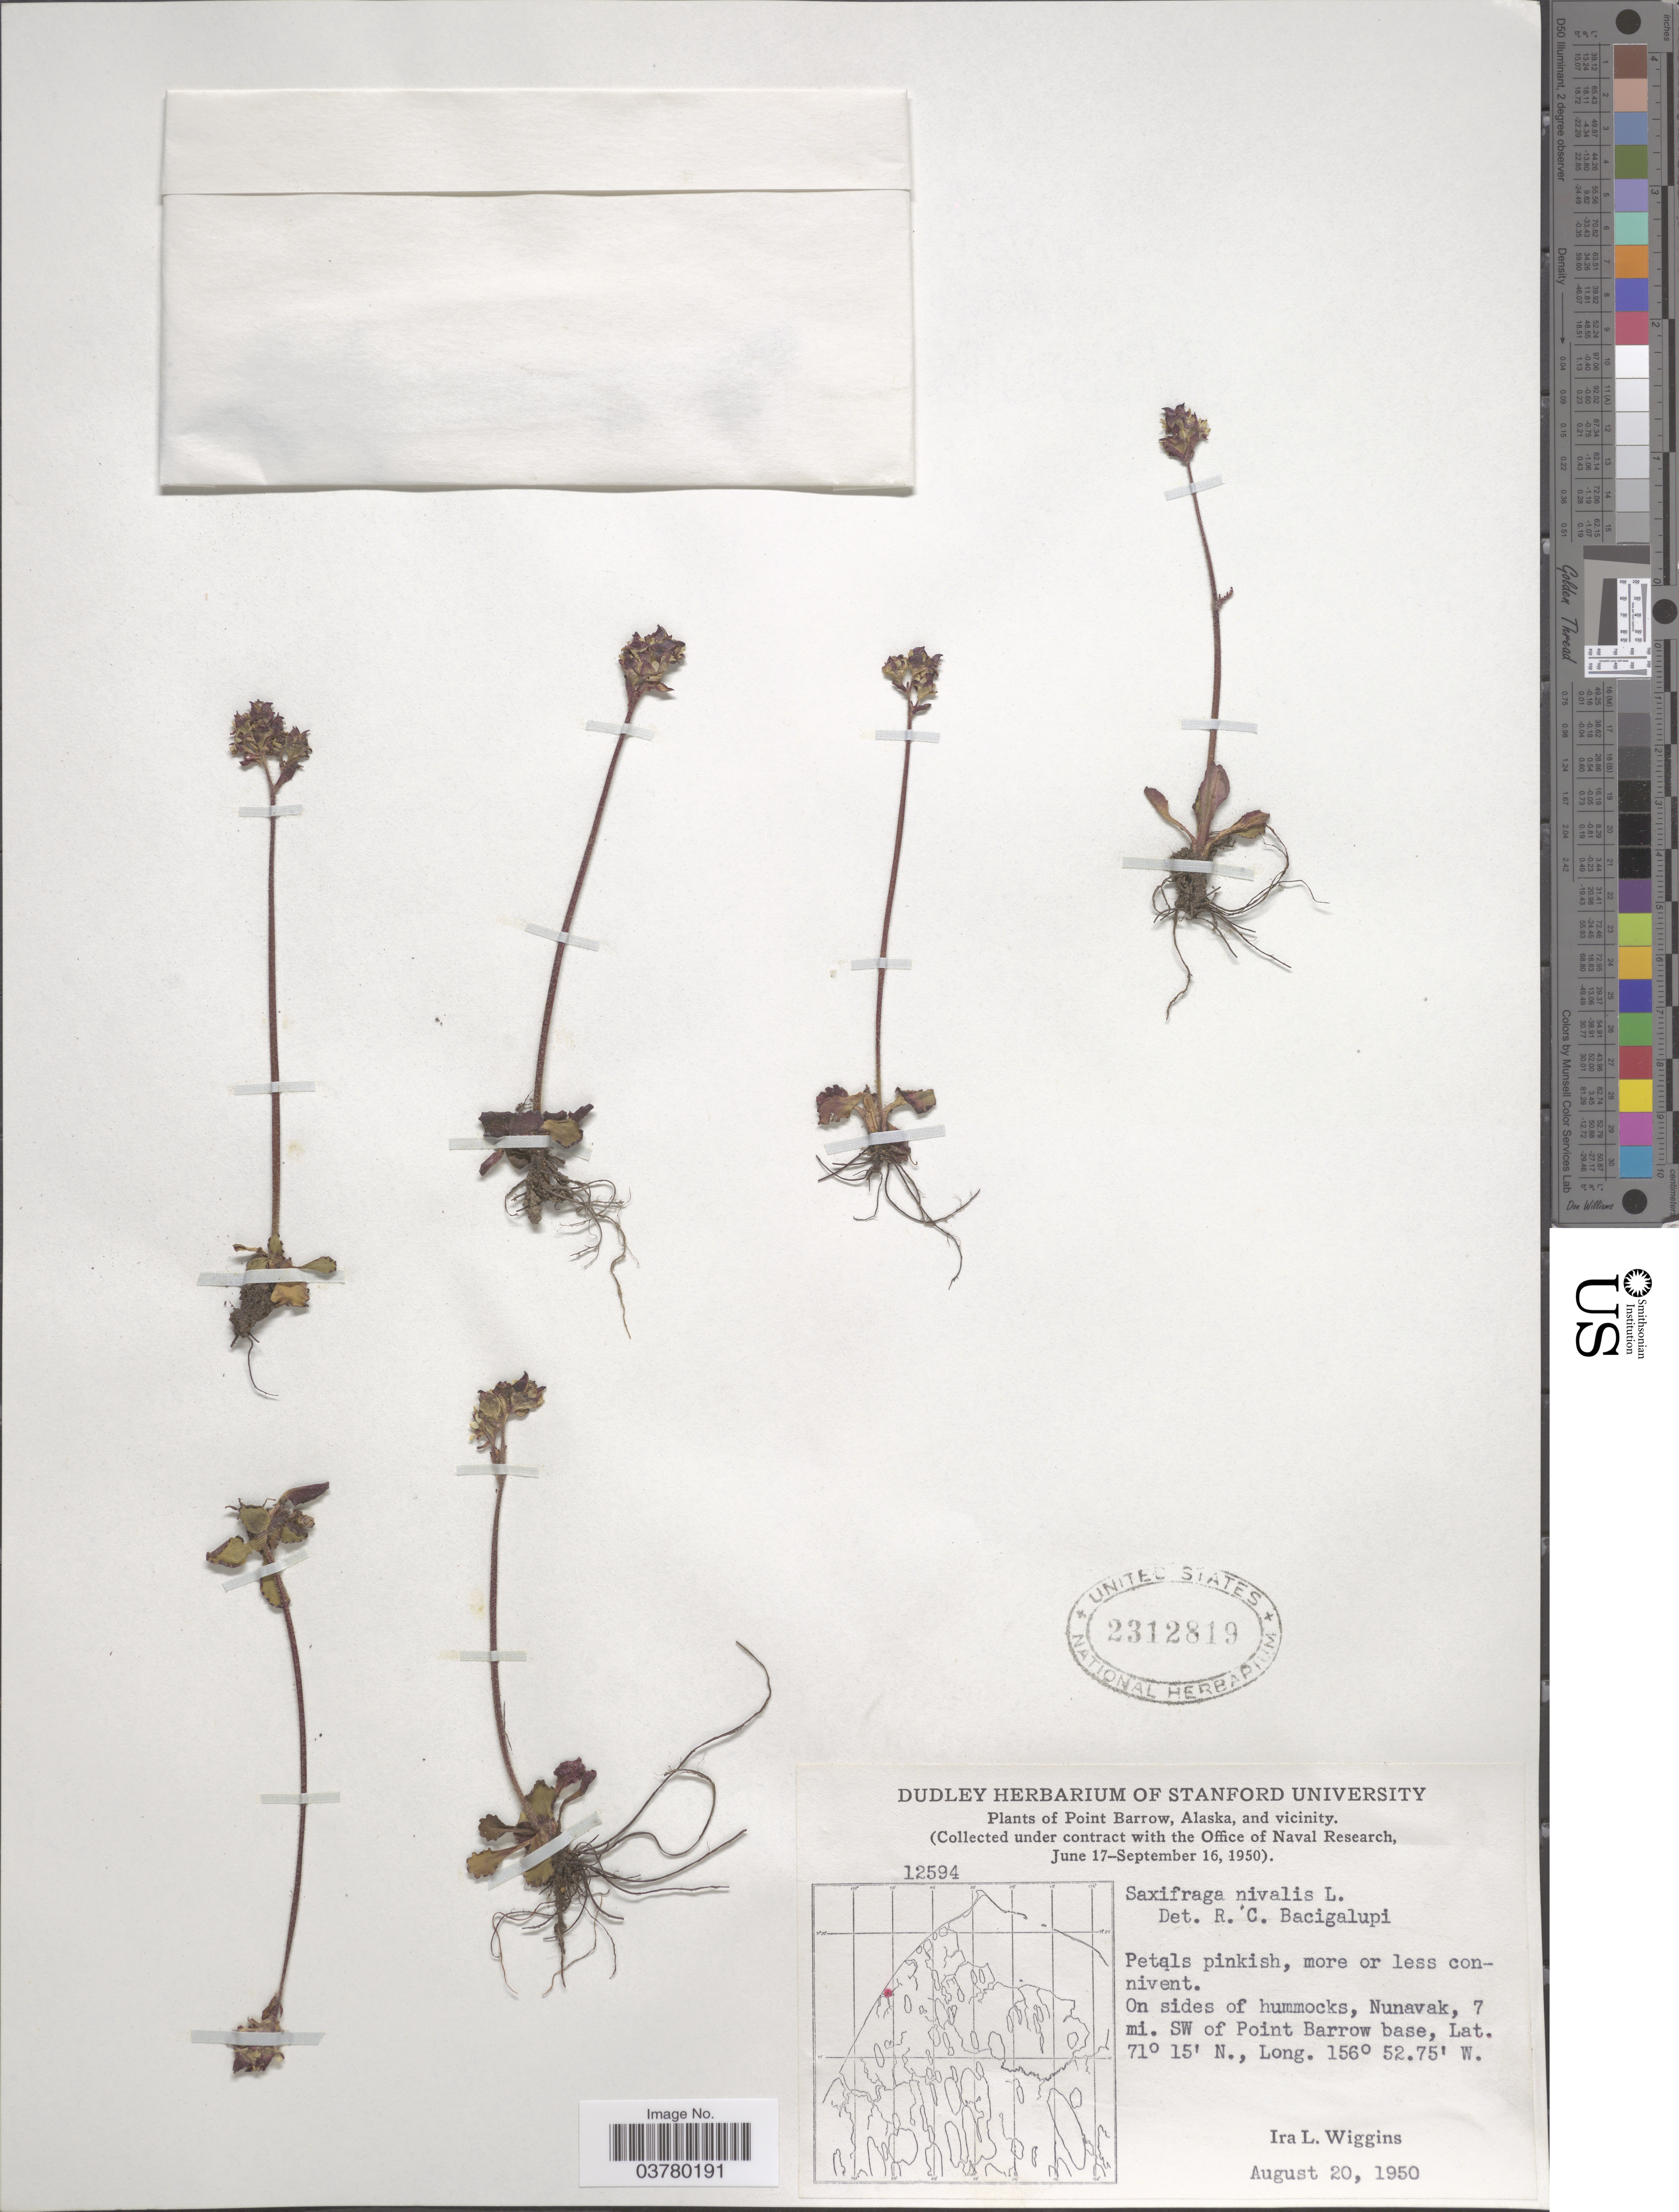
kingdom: Plantae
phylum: Tracheophyta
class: Magnoliopsida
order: Saxifragales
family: Saxifragaceae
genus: Micranthes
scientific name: Micranthes nivalis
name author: (L.) Small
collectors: I. L. Wiggins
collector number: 12594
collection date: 1950-08-20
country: United States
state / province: Alaska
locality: Point Barrow, and vicinity. On sides of hummocks, Nunavak, 7 mi. SW of Point Barrow base.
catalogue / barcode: US 2312819